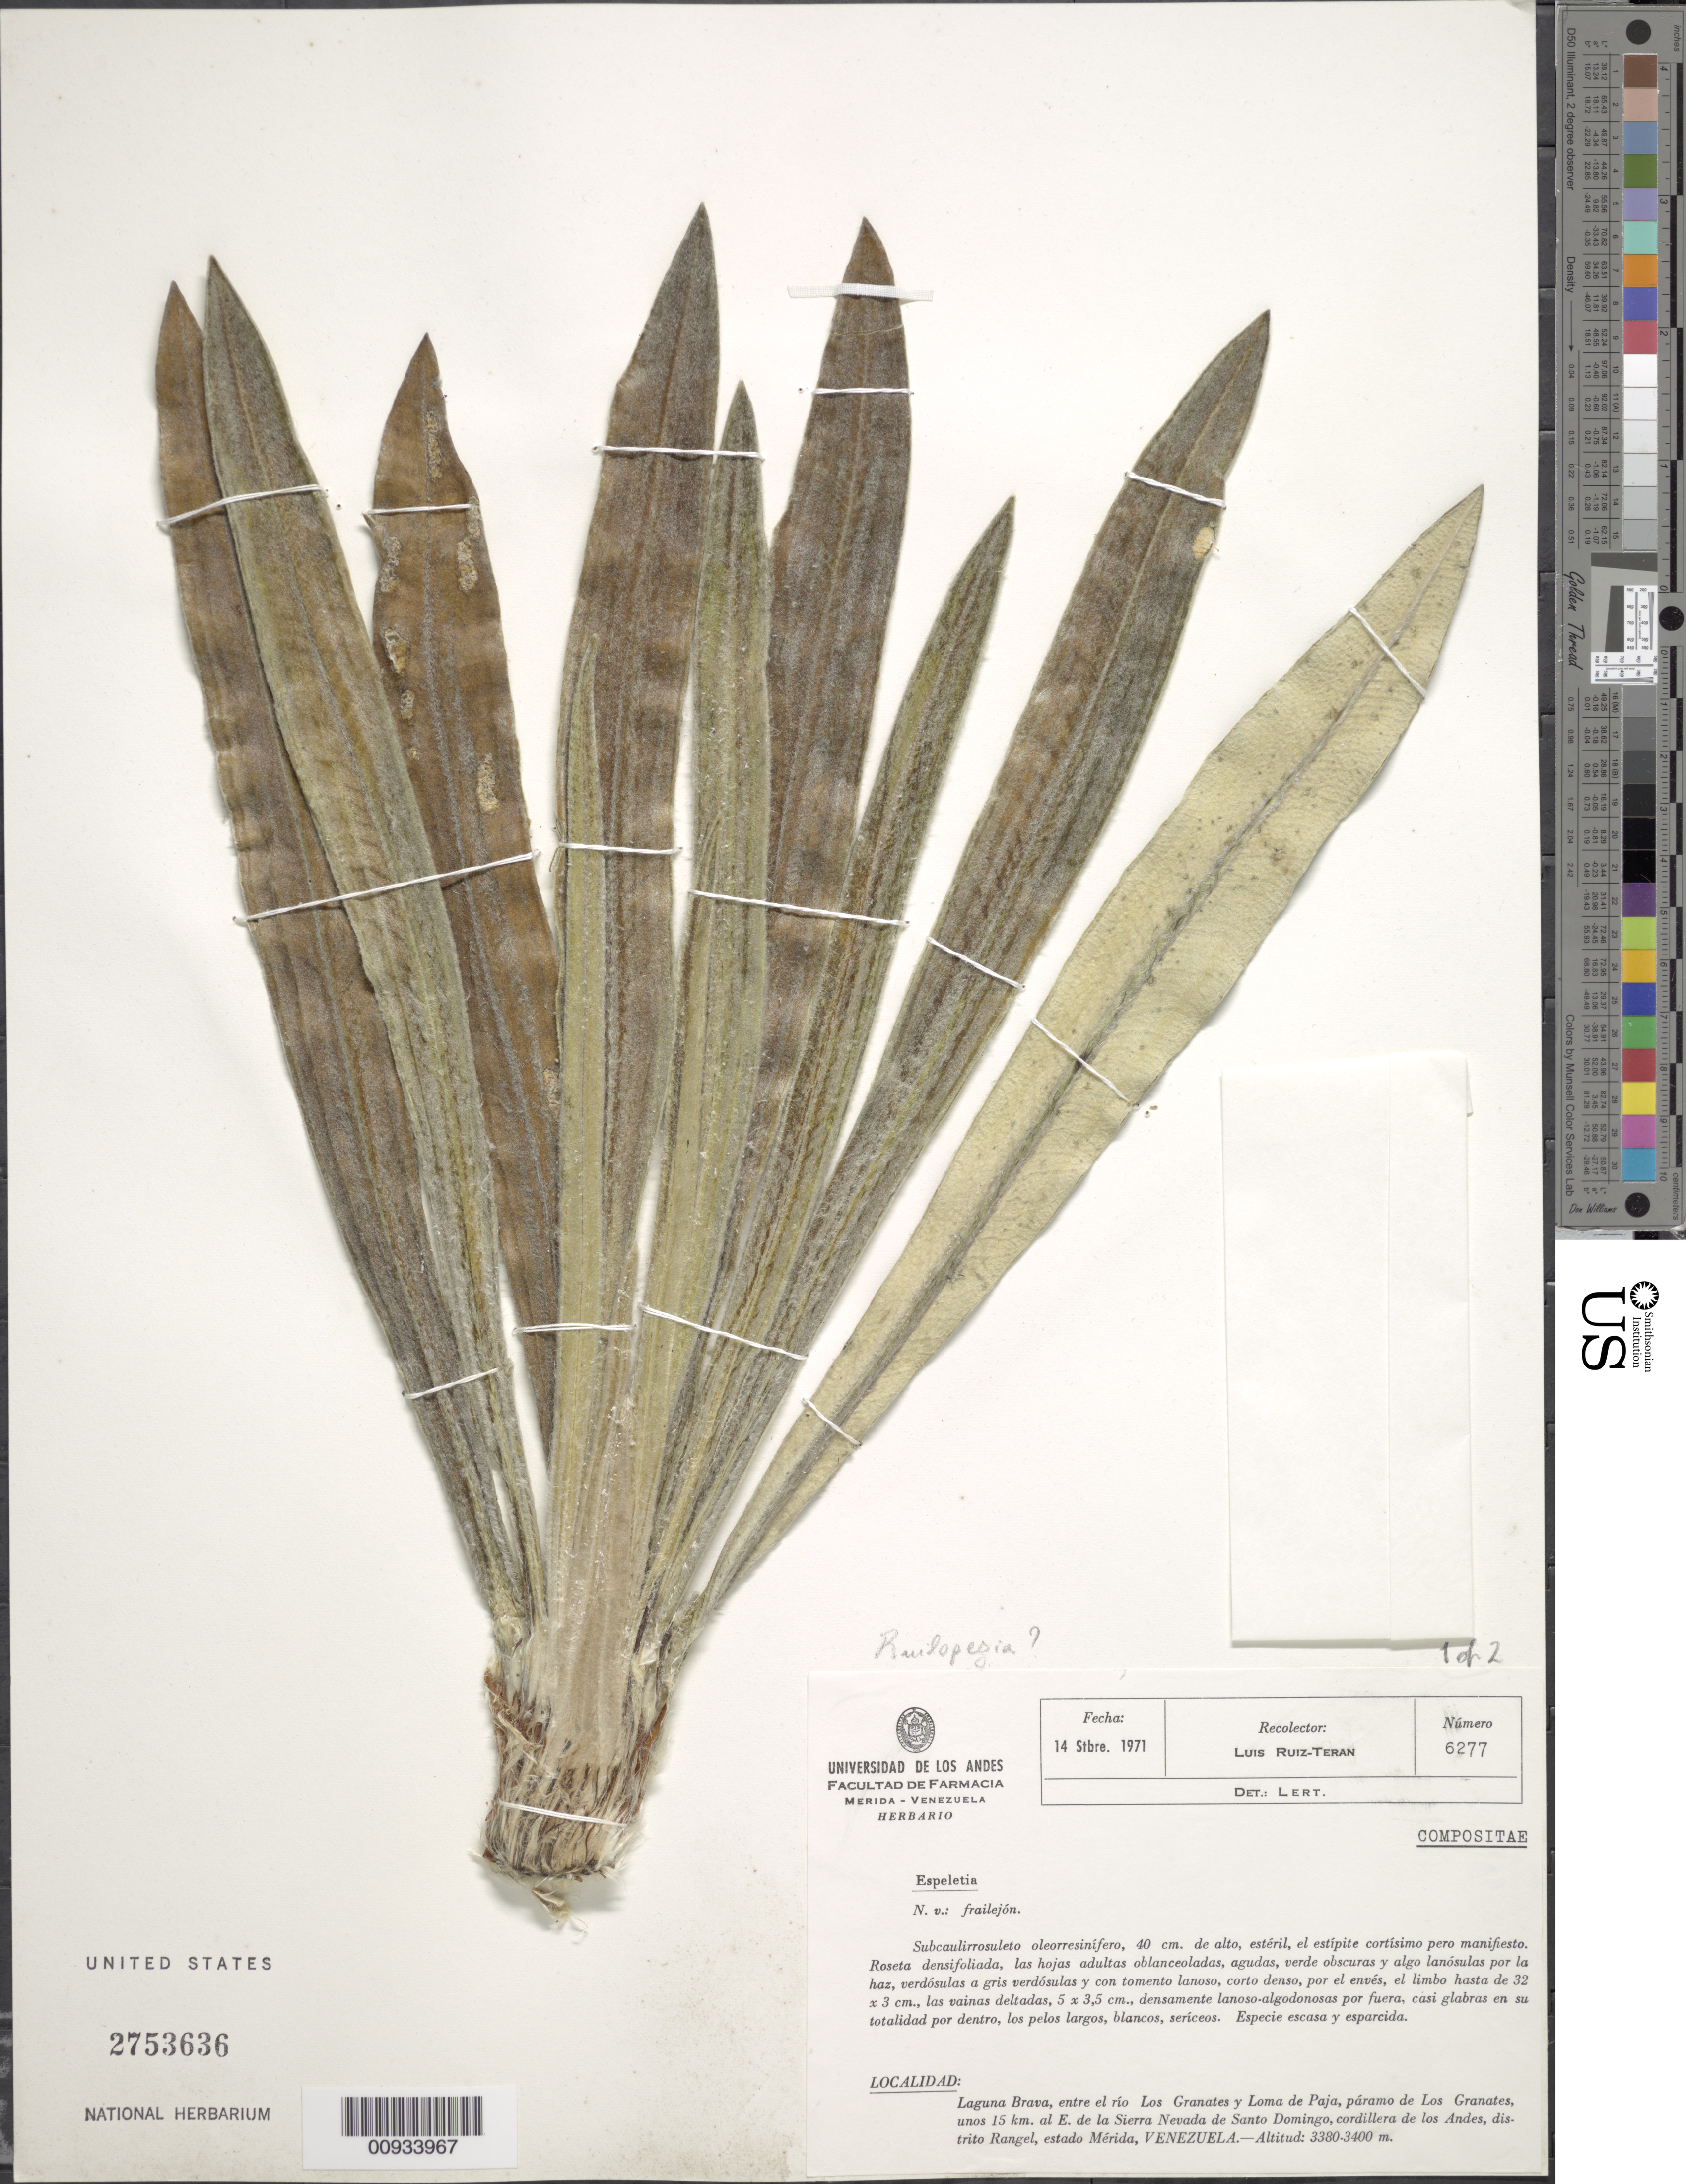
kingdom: Plantae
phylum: Tracheophyta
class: Magnoliopsida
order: Asterales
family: Asteraceae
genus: Espeletia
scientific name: Espeletia sp.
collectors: L. E. Ruíz-Terán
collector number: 6277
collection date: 1971-09-14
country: Venezuela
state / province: Mérida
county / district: Rangel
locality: Páramo de Los Granates. Laguna Brava, entre el río Los Granates y Loma de Paja, unos 15 km al E. de la Sierra Nevada de Santo Domingo.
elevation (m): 3380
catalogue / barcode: US 2753636